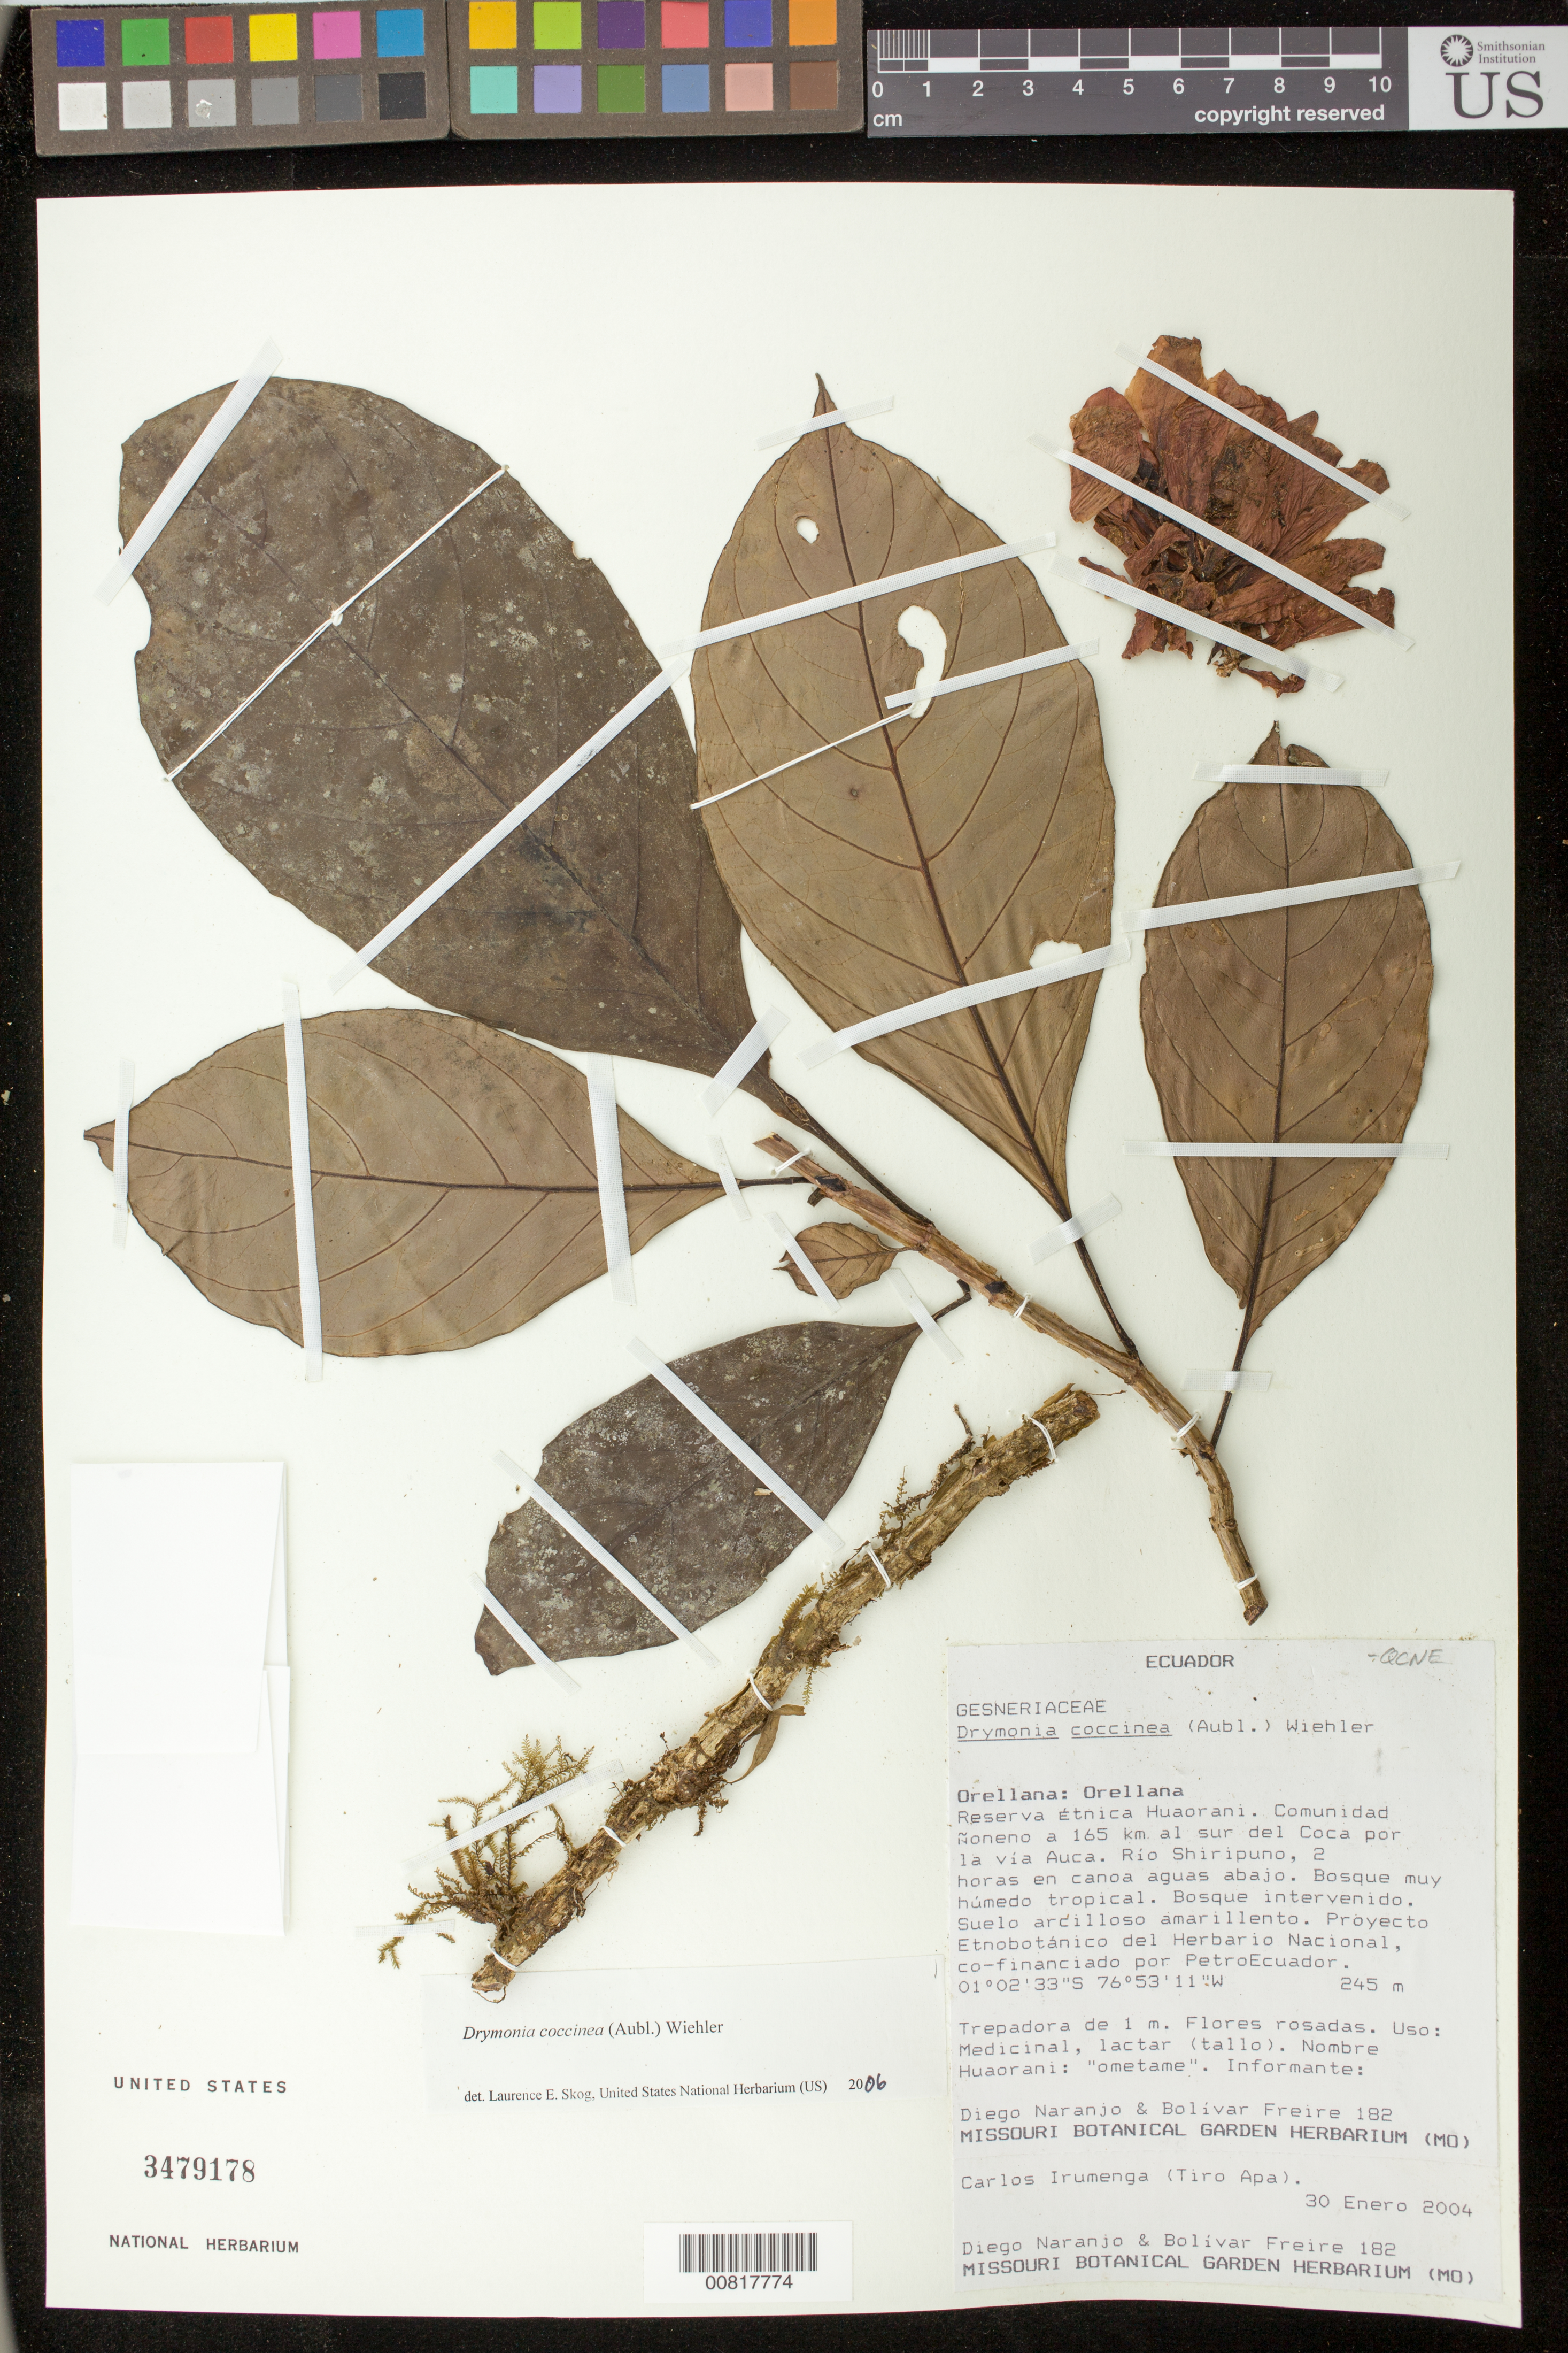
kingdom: Plantae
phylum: Tracheophyta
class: Magnoliopsida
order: Lamiales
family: Gesneriaceae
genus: Drymonia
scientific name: Drymonia coccinea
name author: (Aubl.) Wiehler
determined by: Skog, Laurence E.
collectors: D. Naranjo & B. Freire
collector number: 182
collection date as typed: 30 Jan 2004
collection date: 2004-01-30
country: Ecuador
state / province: Orellana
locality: Orellana: Orellana. Reserva Etnica Huaorani. Comunidad Noneno a 165 km al sur del Coca por la via Auca. Rio Shiripuno, 2 horas en canoa aguas abajo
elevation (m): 245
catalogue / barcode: US 3479178